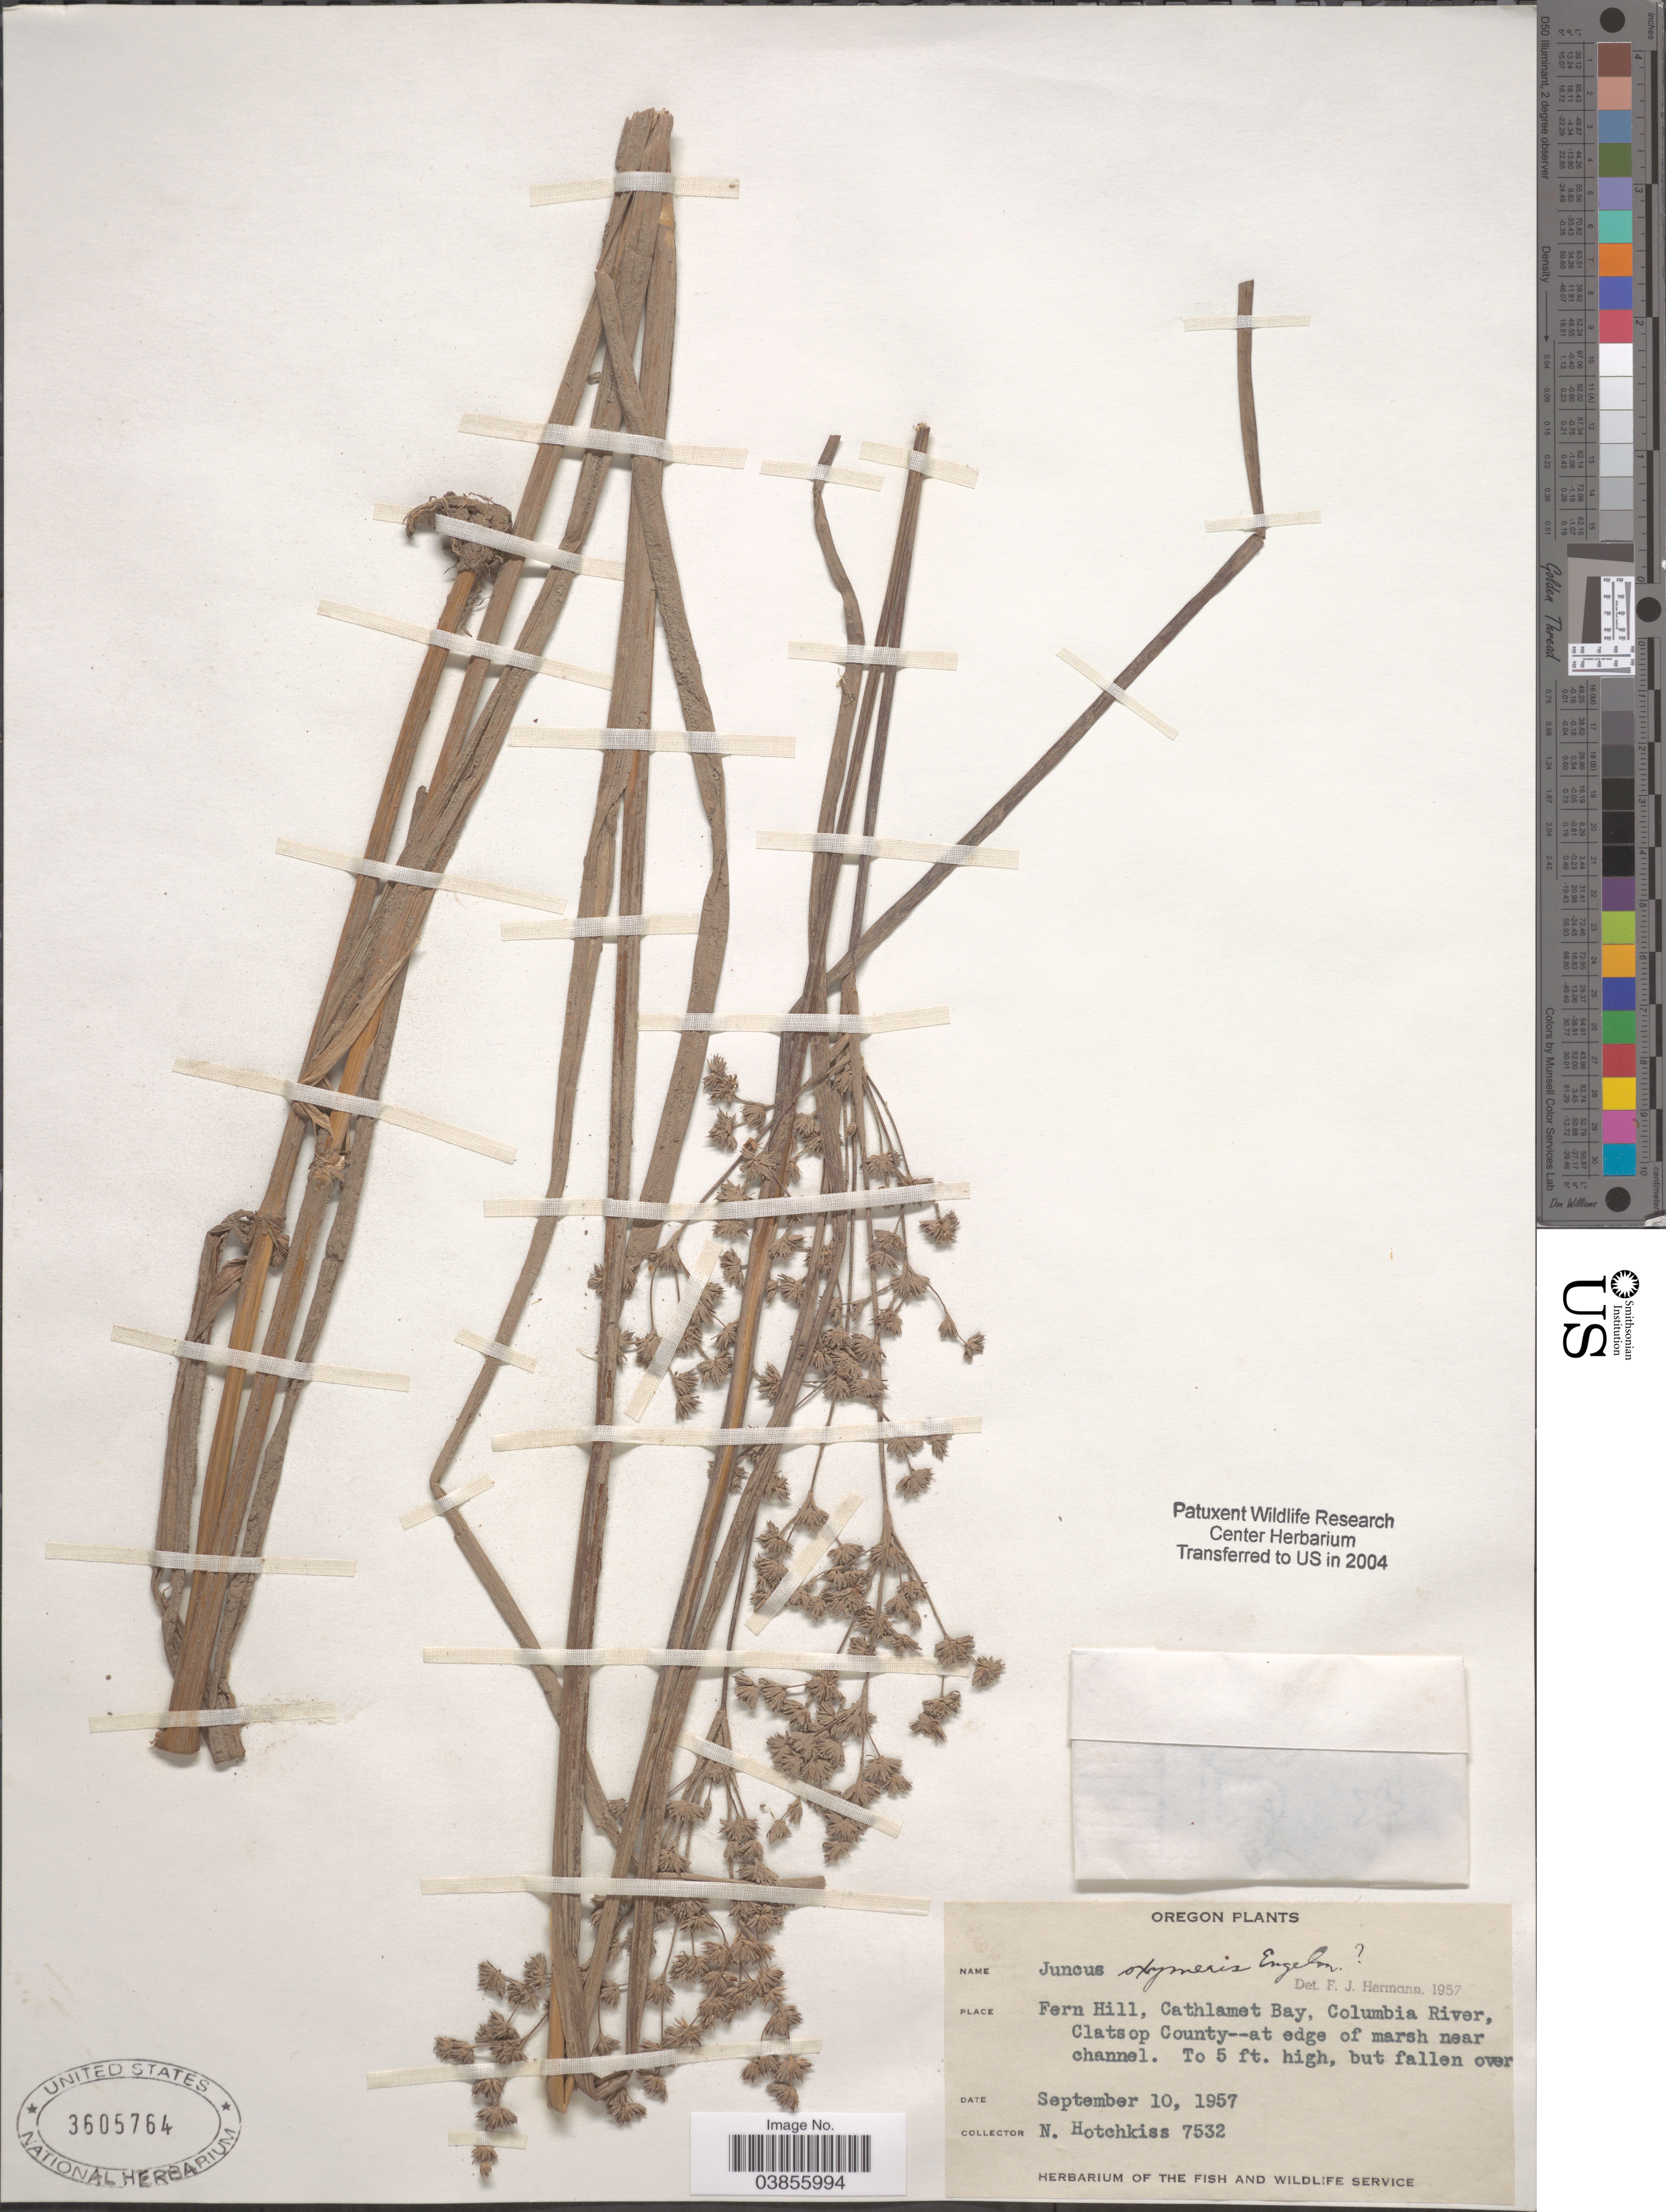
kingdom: Plantae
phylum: Tracheophyta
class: Liliopsida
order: Poales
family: Juncaceae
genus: Juncus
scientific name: Juncus oxymeris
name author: Engelm.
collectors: N. Hotchkiss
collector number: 7532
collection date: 1957-09-10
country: United States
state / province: Oregon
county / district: Clatsop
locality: Fern Hill, Cathlamet Bay, Columbia River, Clatsop County-- at edge of marsh near channel.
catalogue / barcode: US 3605764